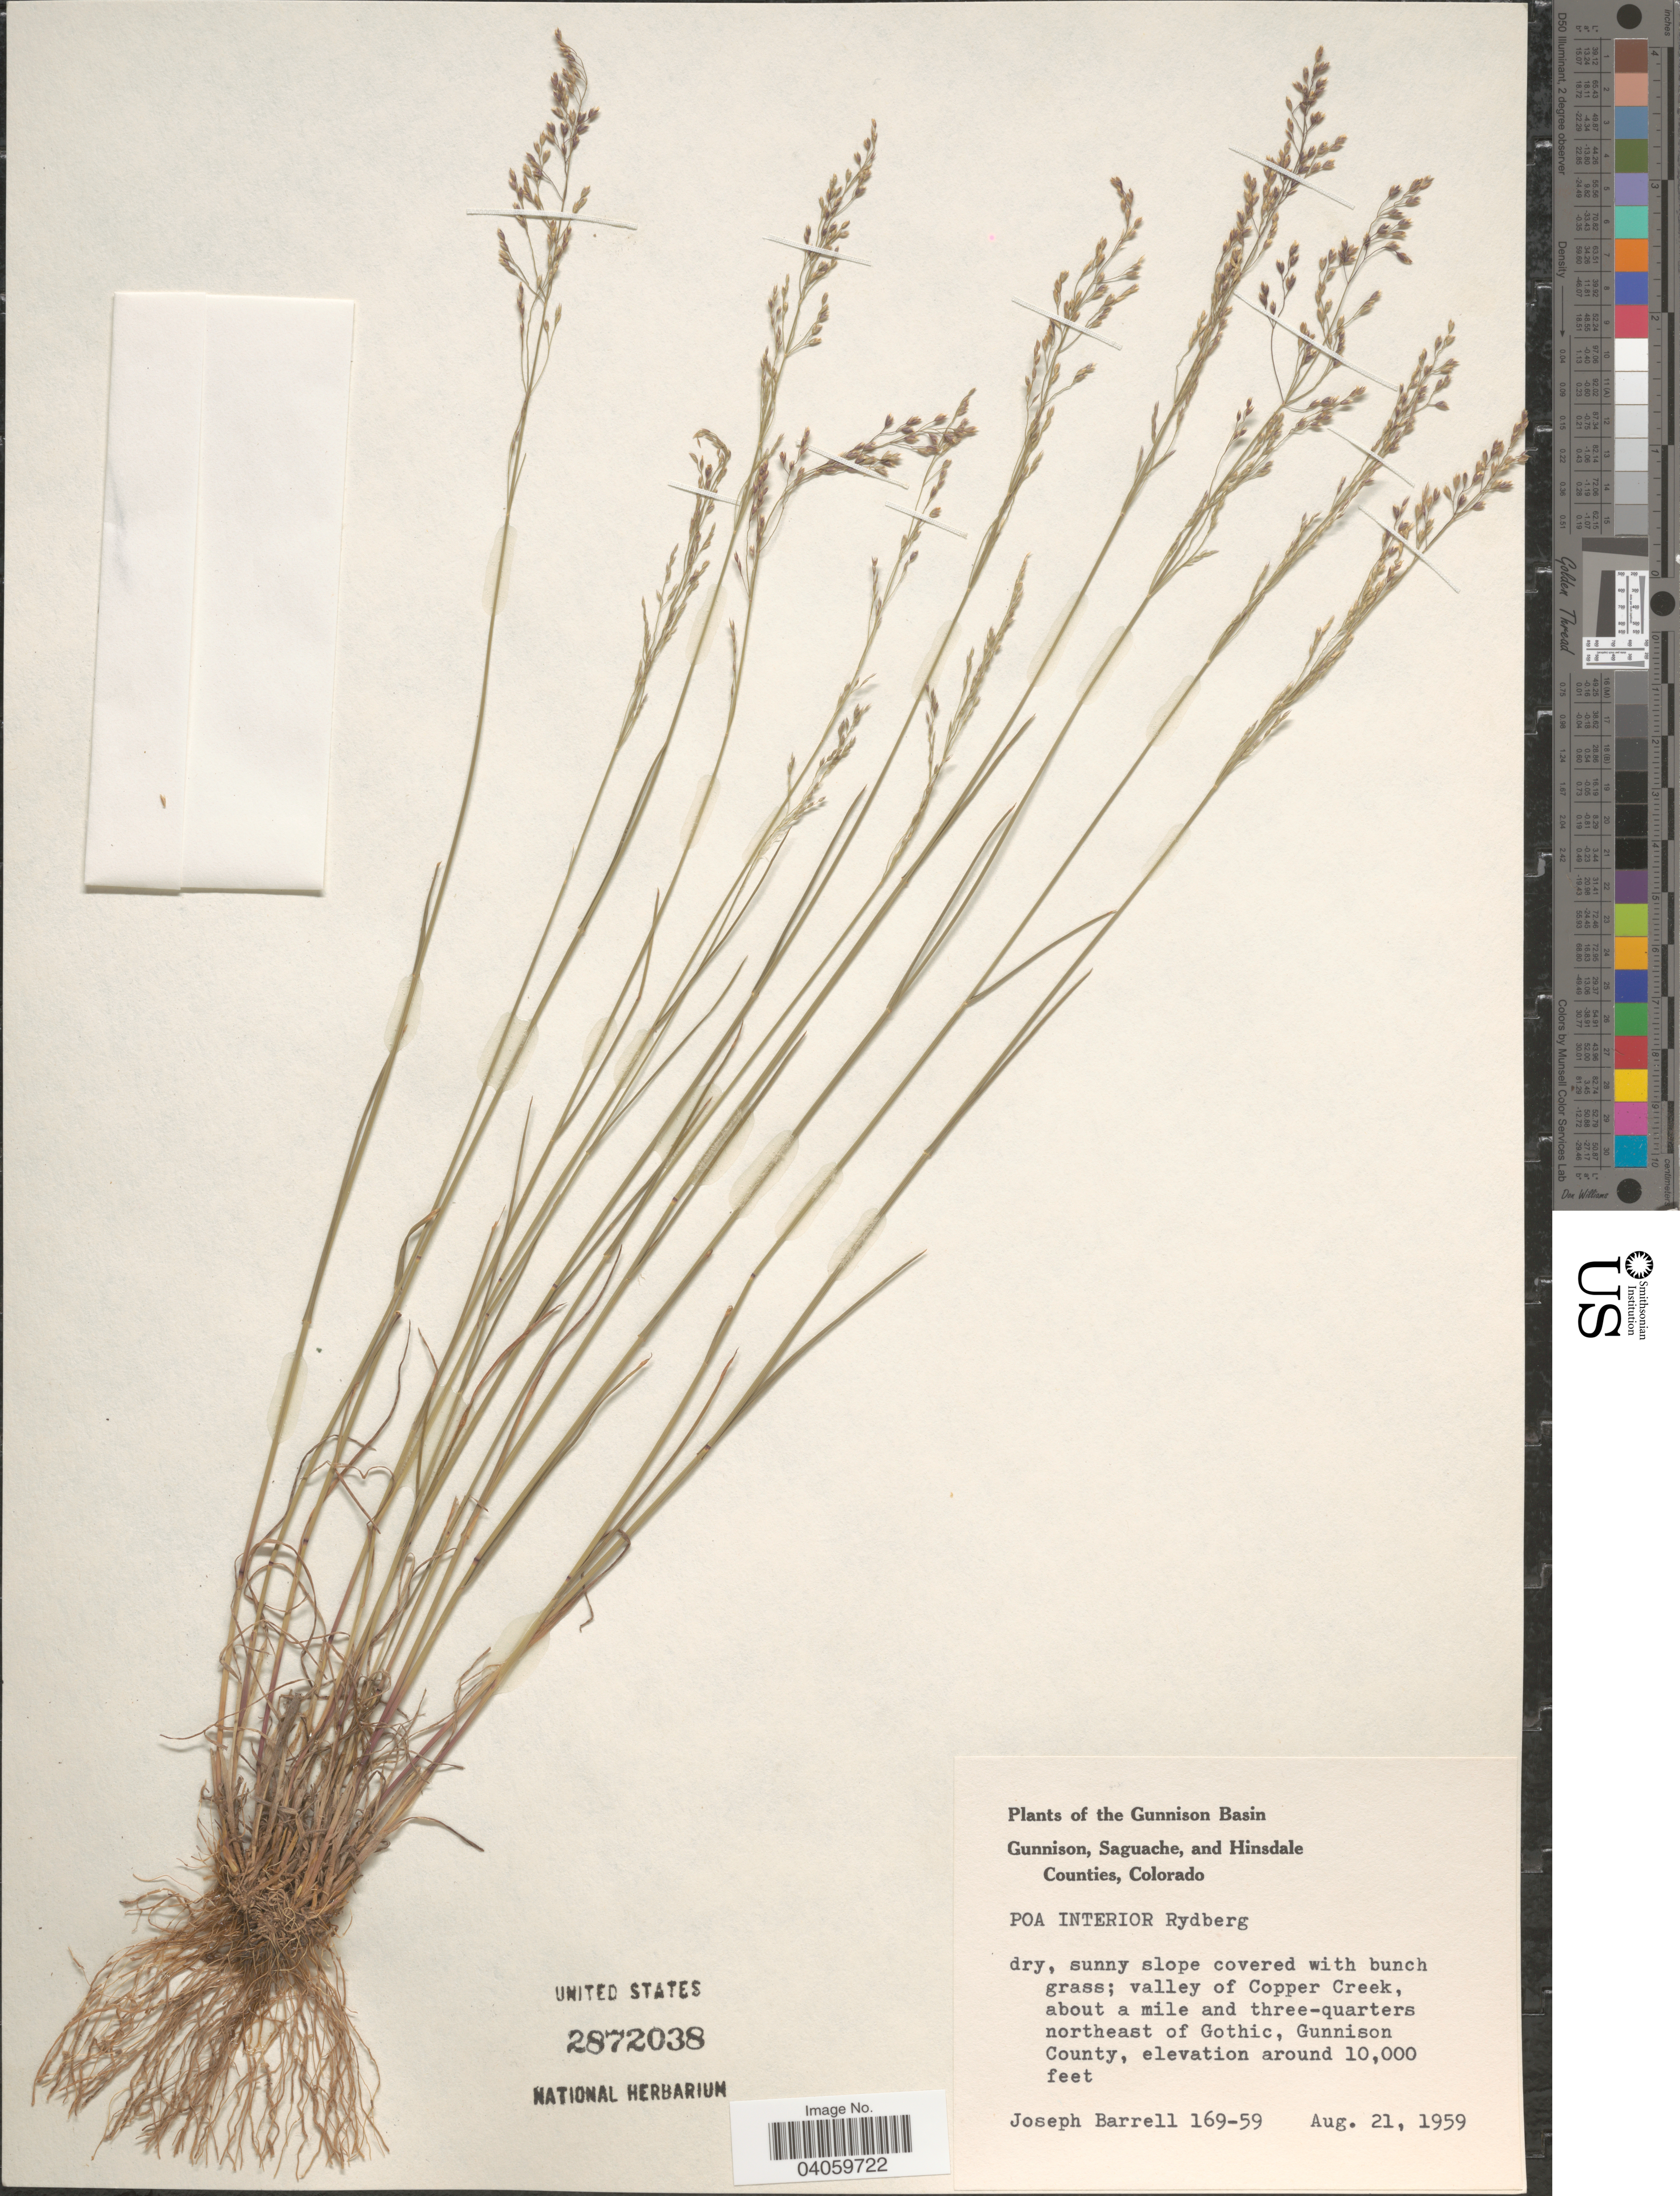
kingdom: Plantae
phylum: Tracheophyta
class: Liliopsida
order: Poales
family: Poaceae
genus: Poa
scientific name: Poa interior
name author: Rydb.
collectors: J. Barrell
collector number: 169-59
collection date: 1959-08-21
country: United States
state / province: Colorado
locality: Gunnison Basin. Valley of Copper Creek, about a mile and three-quarters northeast of Gothic, Gunnison County.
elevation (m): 3048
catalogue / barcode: US 2872038